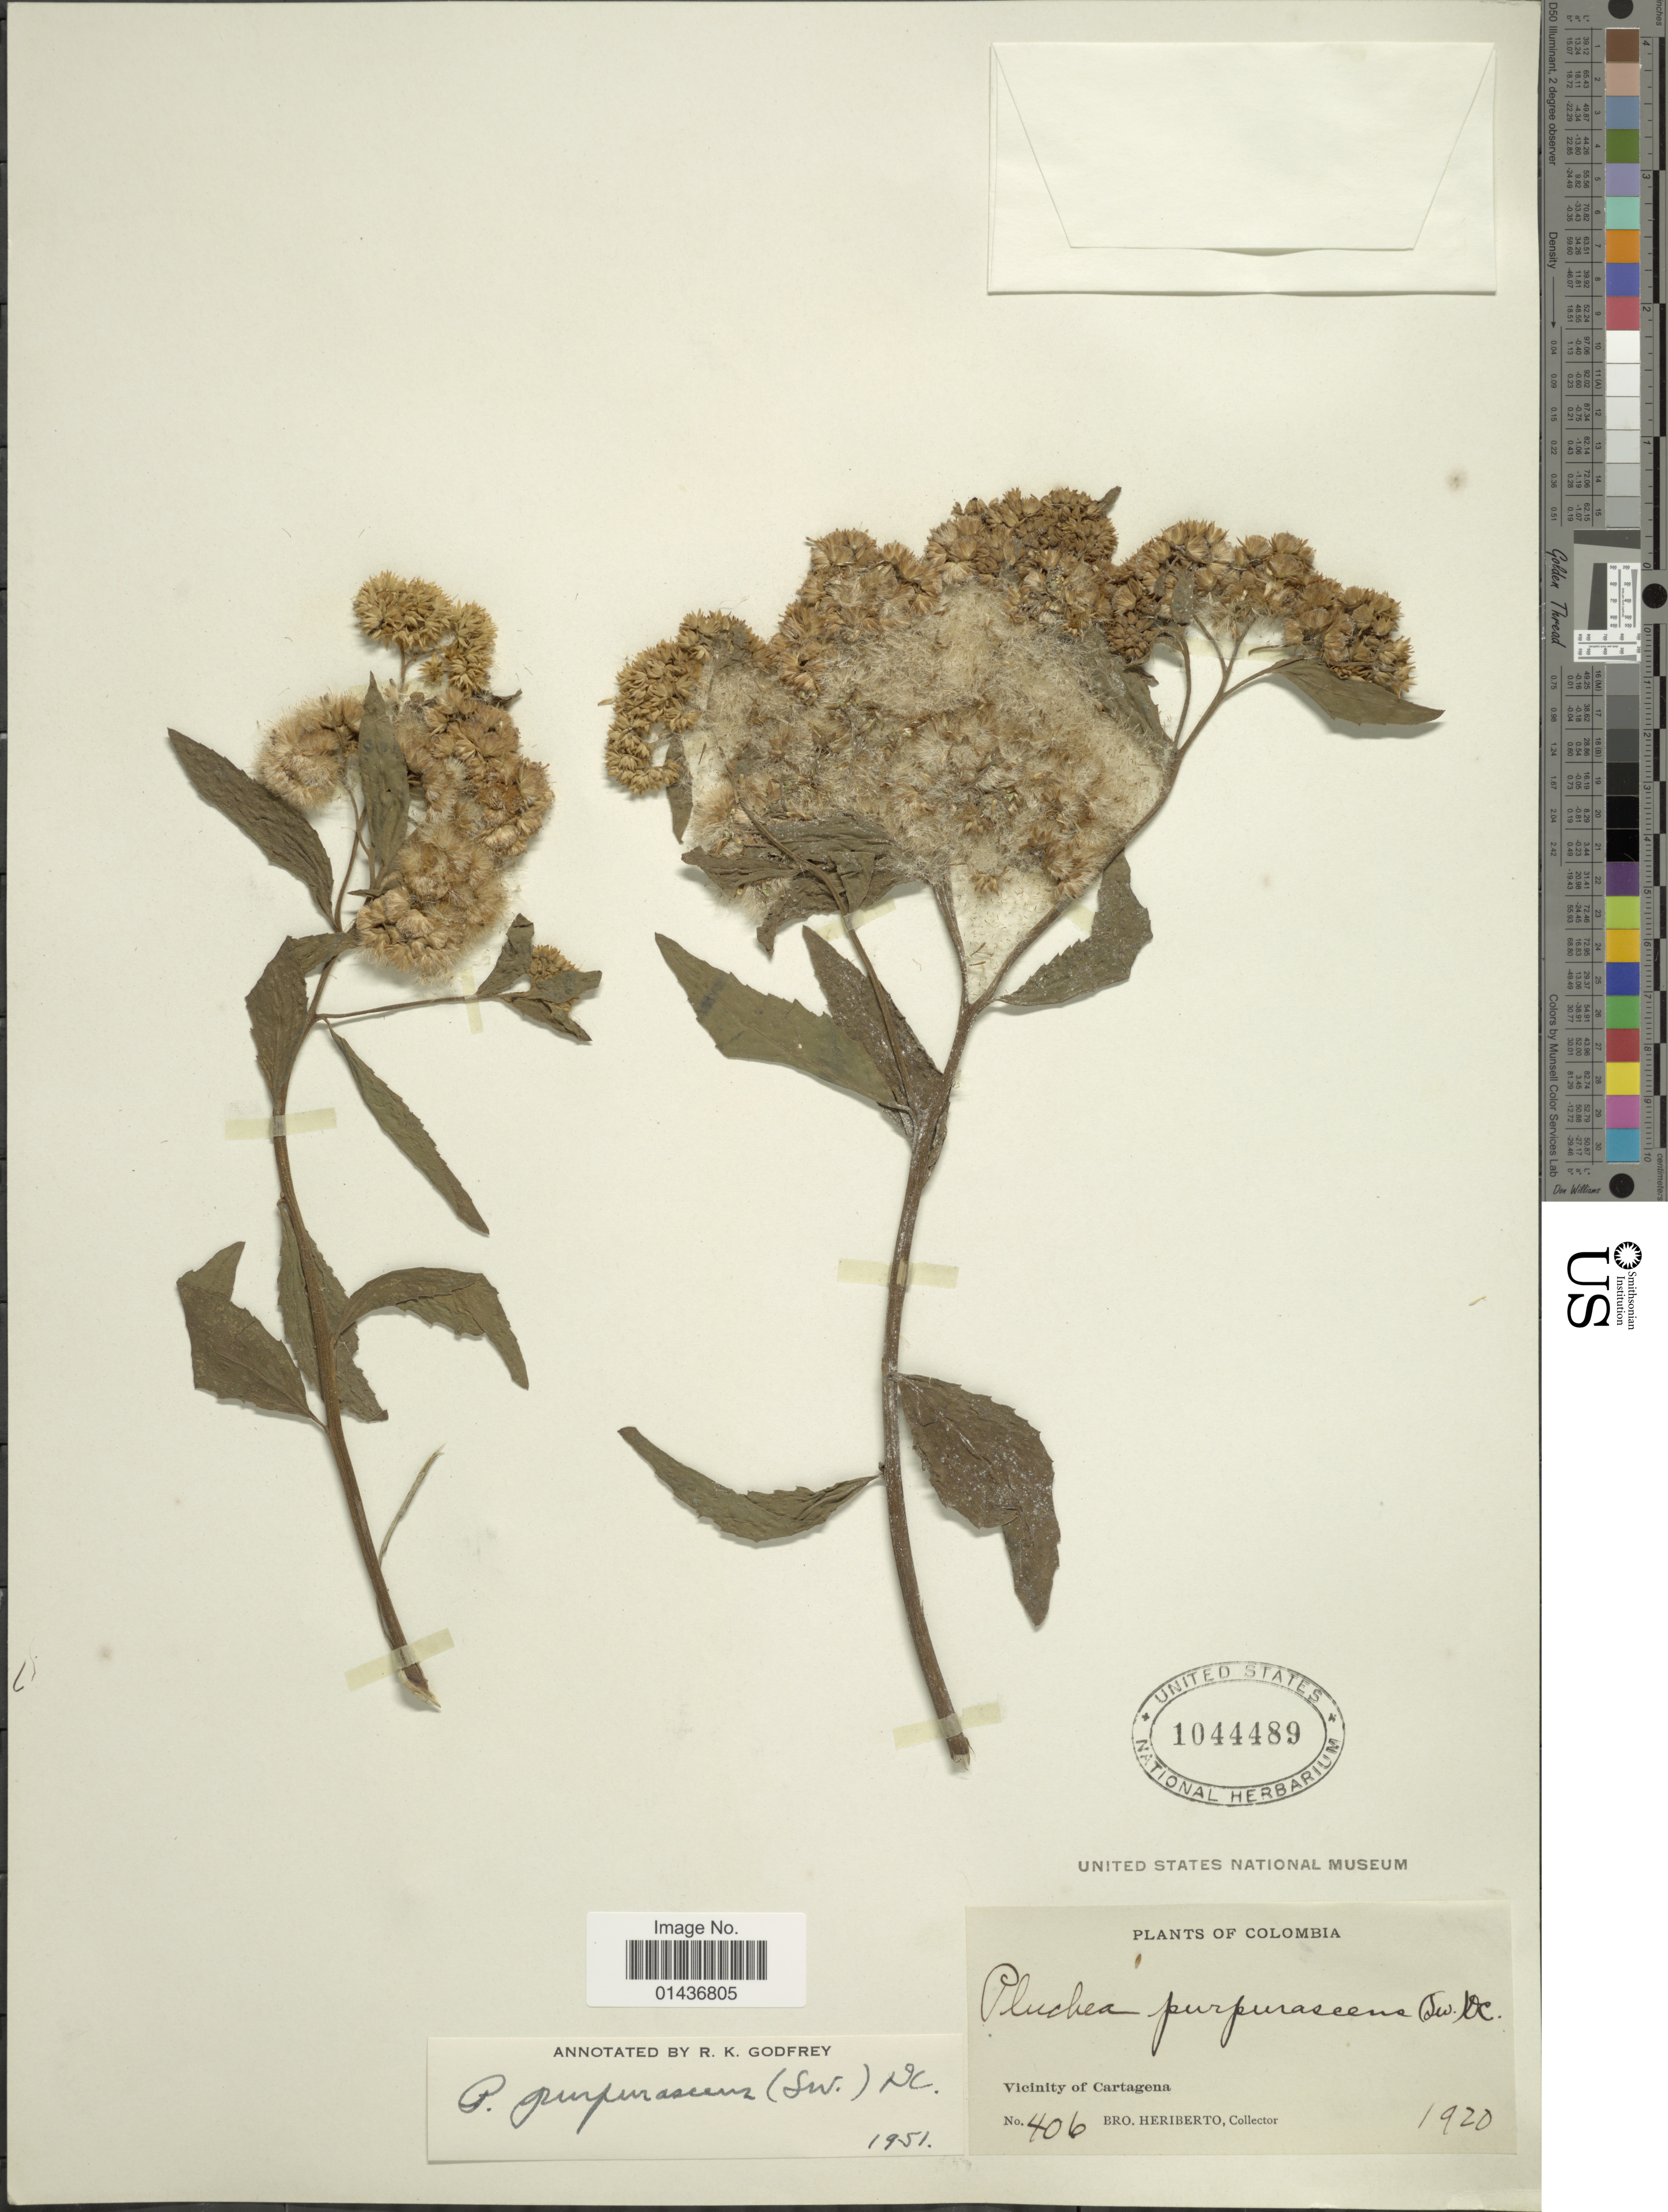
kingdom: Plantae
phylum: Tracheophyta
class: Magnoliopsida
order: Asterales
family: Asteraceae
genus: Pluchea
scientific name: Pluchea odorata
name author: (L.) Cass.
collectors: B. Heriberto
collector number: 406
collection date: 1920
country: Colombia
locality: Vicinity of Cartagena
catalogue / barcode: US 1044489